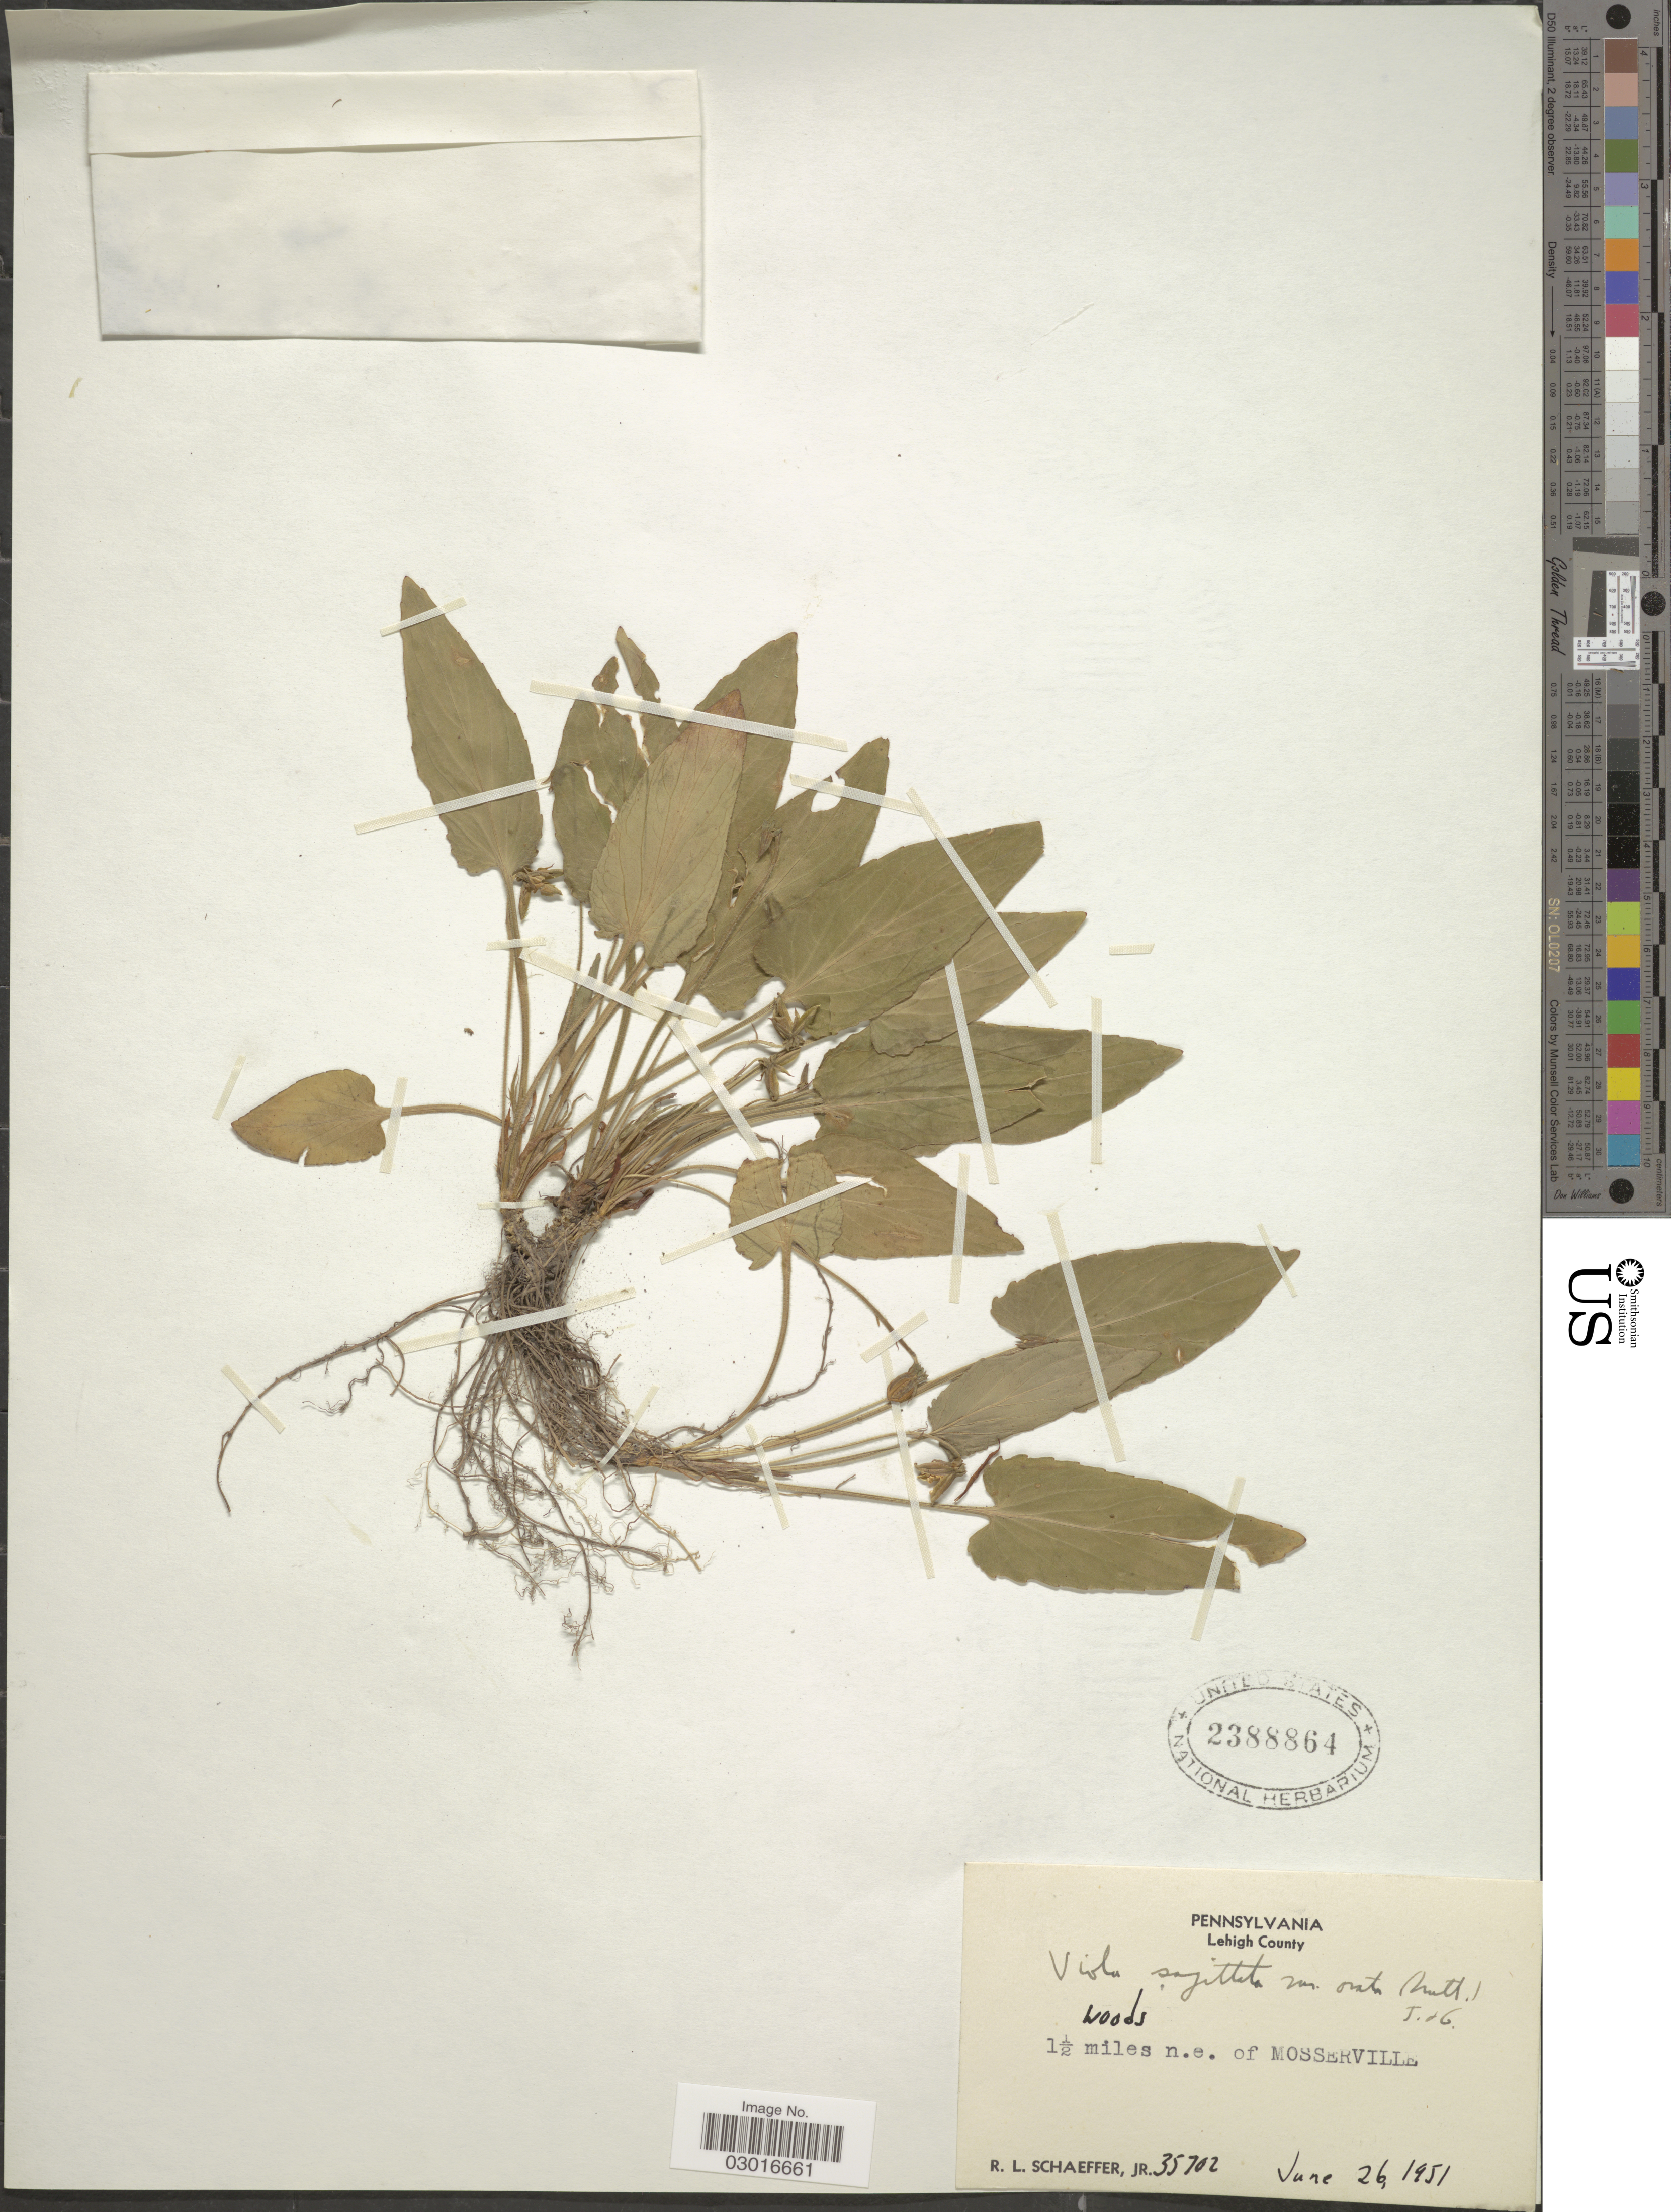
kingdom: Plantae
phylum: Tracheophyta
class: Magnoliopsida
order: Malpighiales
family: Violaceae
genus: Viola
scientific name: Viola sagittata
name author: Aiton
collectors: R. L. Schaeffer Jr.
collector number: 35702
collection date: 1951-06-26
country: United States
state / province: Pennsylvania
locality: Lehigh County. Woods, 1½ miles n.e. of Mosserville.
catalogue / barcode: US 2388864